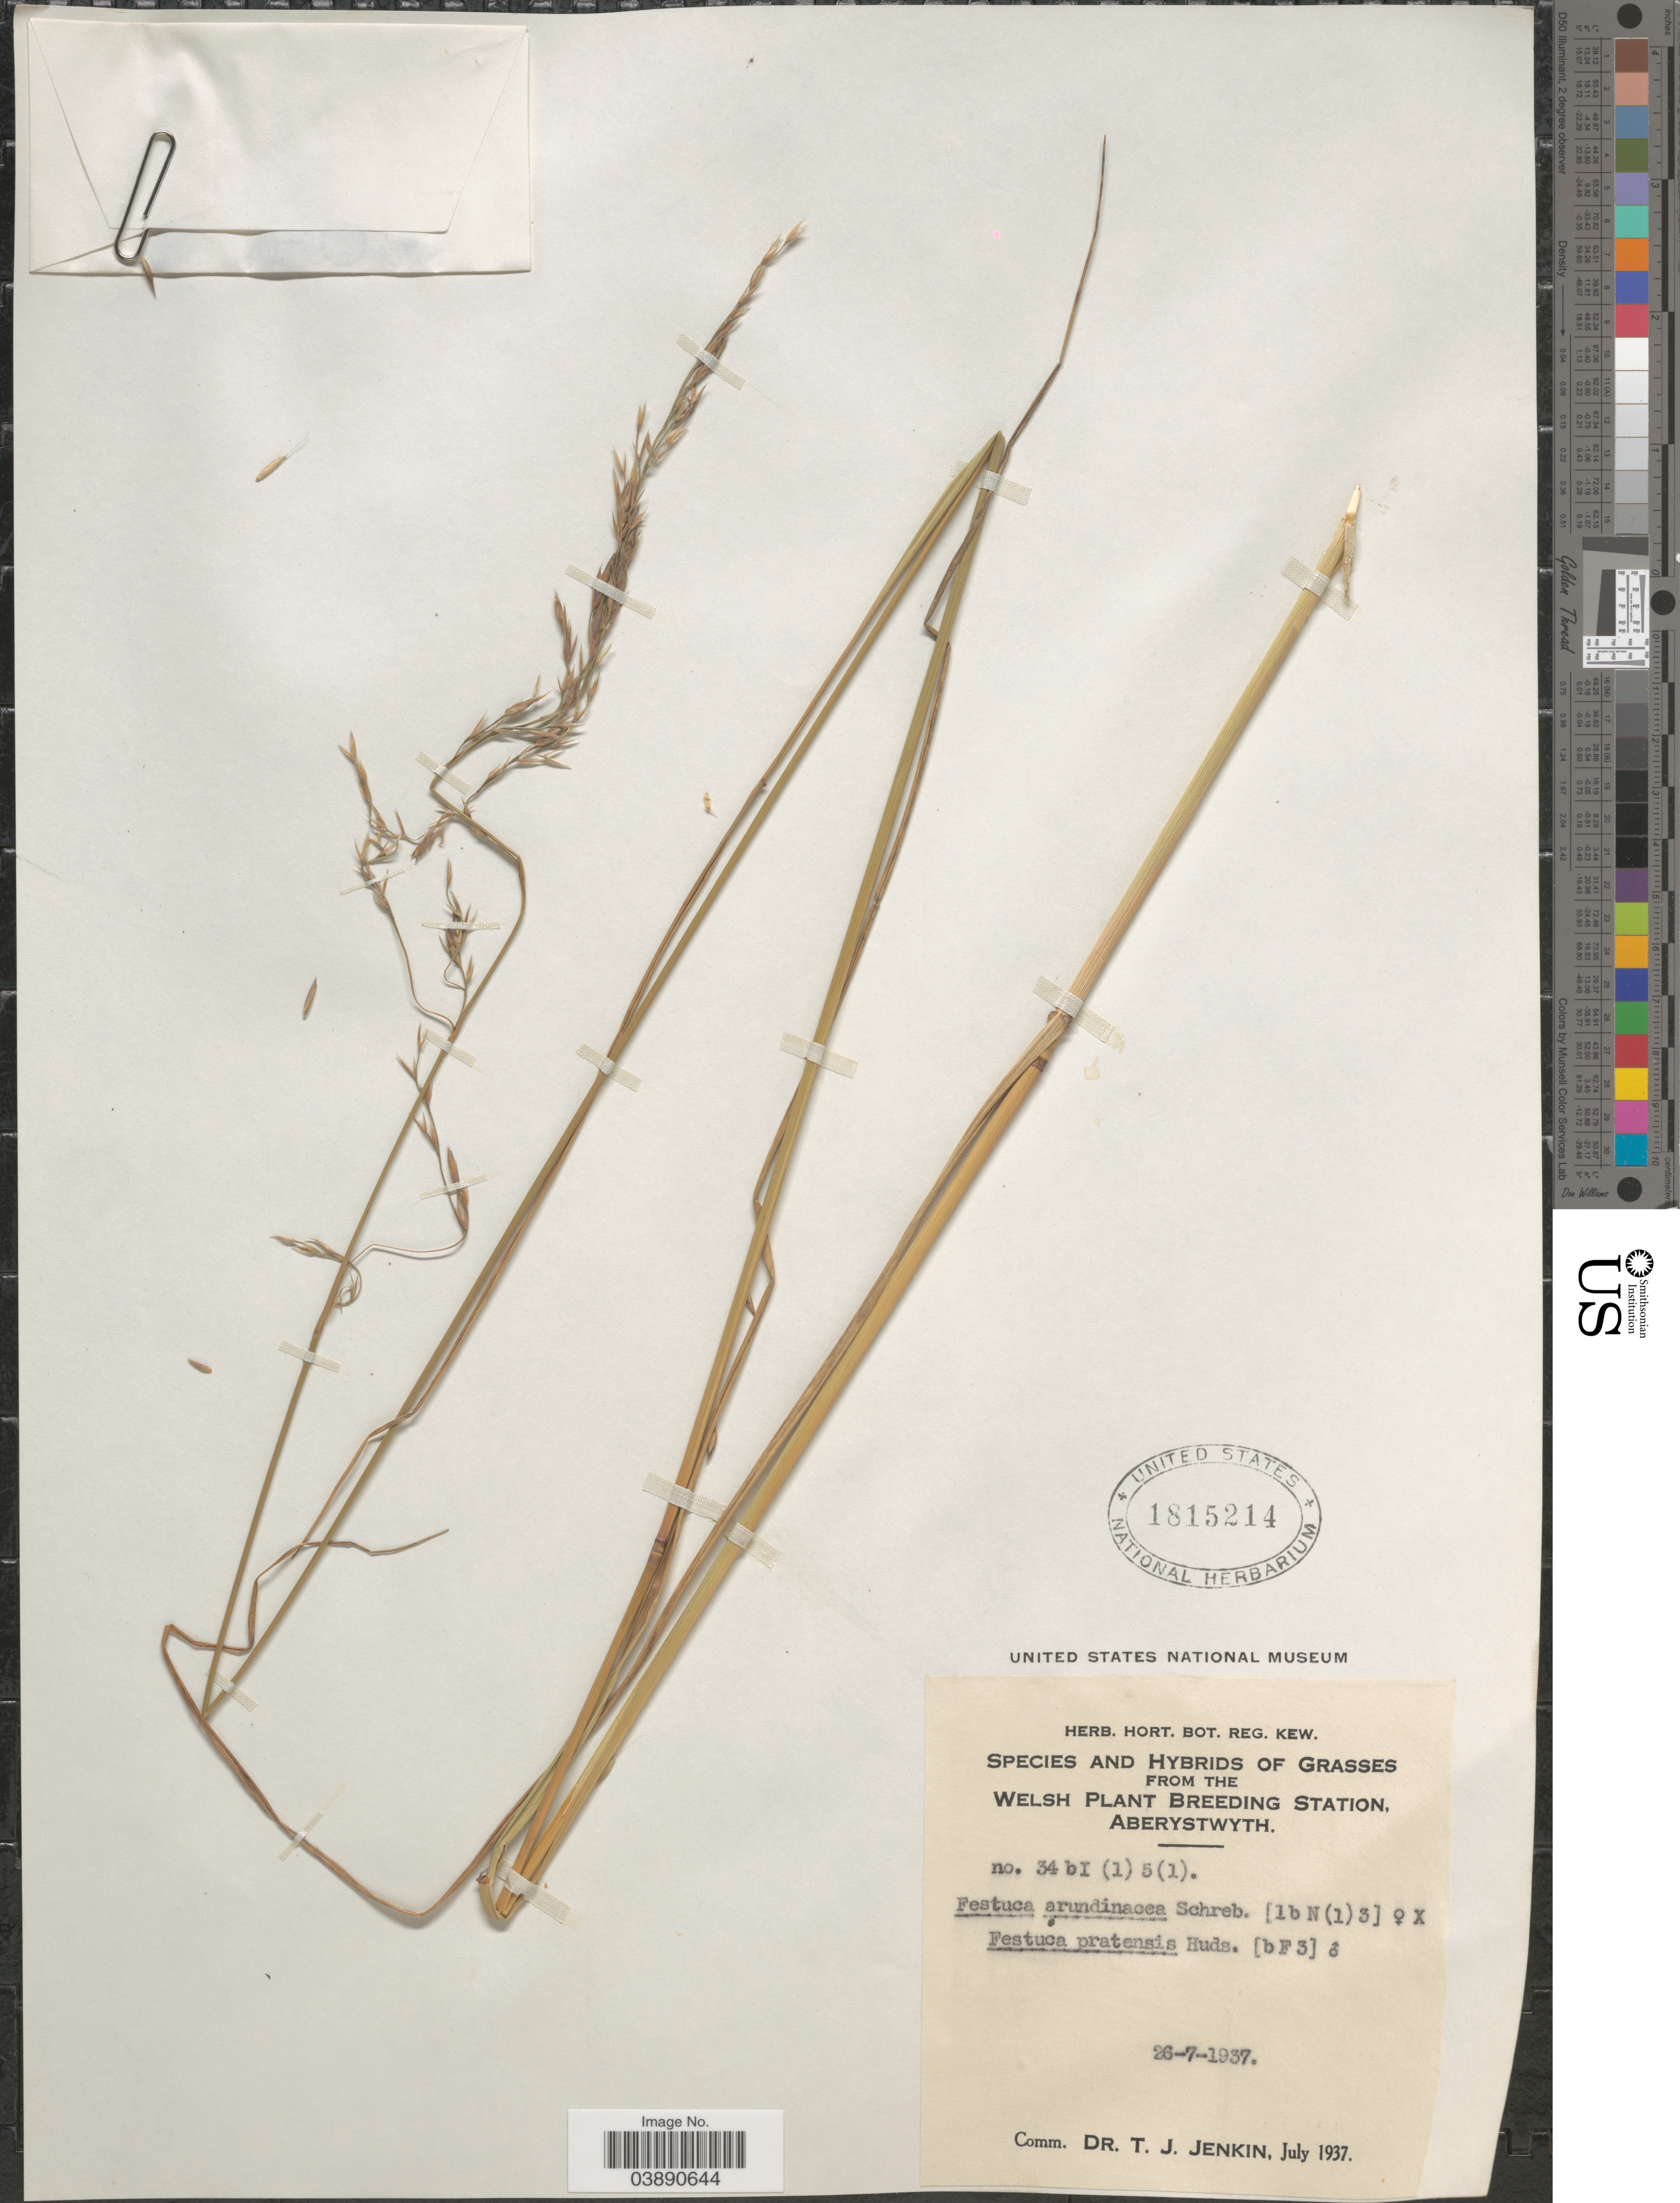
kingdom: Plantae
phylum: Tracheophyta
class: Liliopsida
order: Poales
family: Poaceae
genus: Festuca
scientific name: Festuca sp.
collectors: Ex herb. Hort. Bot. Reg. Kew.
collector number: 34 b I (1) 5 (1)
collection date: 1937-07-26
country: United Kingdom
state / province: Wales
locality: Welsh Plant Breeding Station, Aberystwyth.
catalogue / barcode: US 1815214